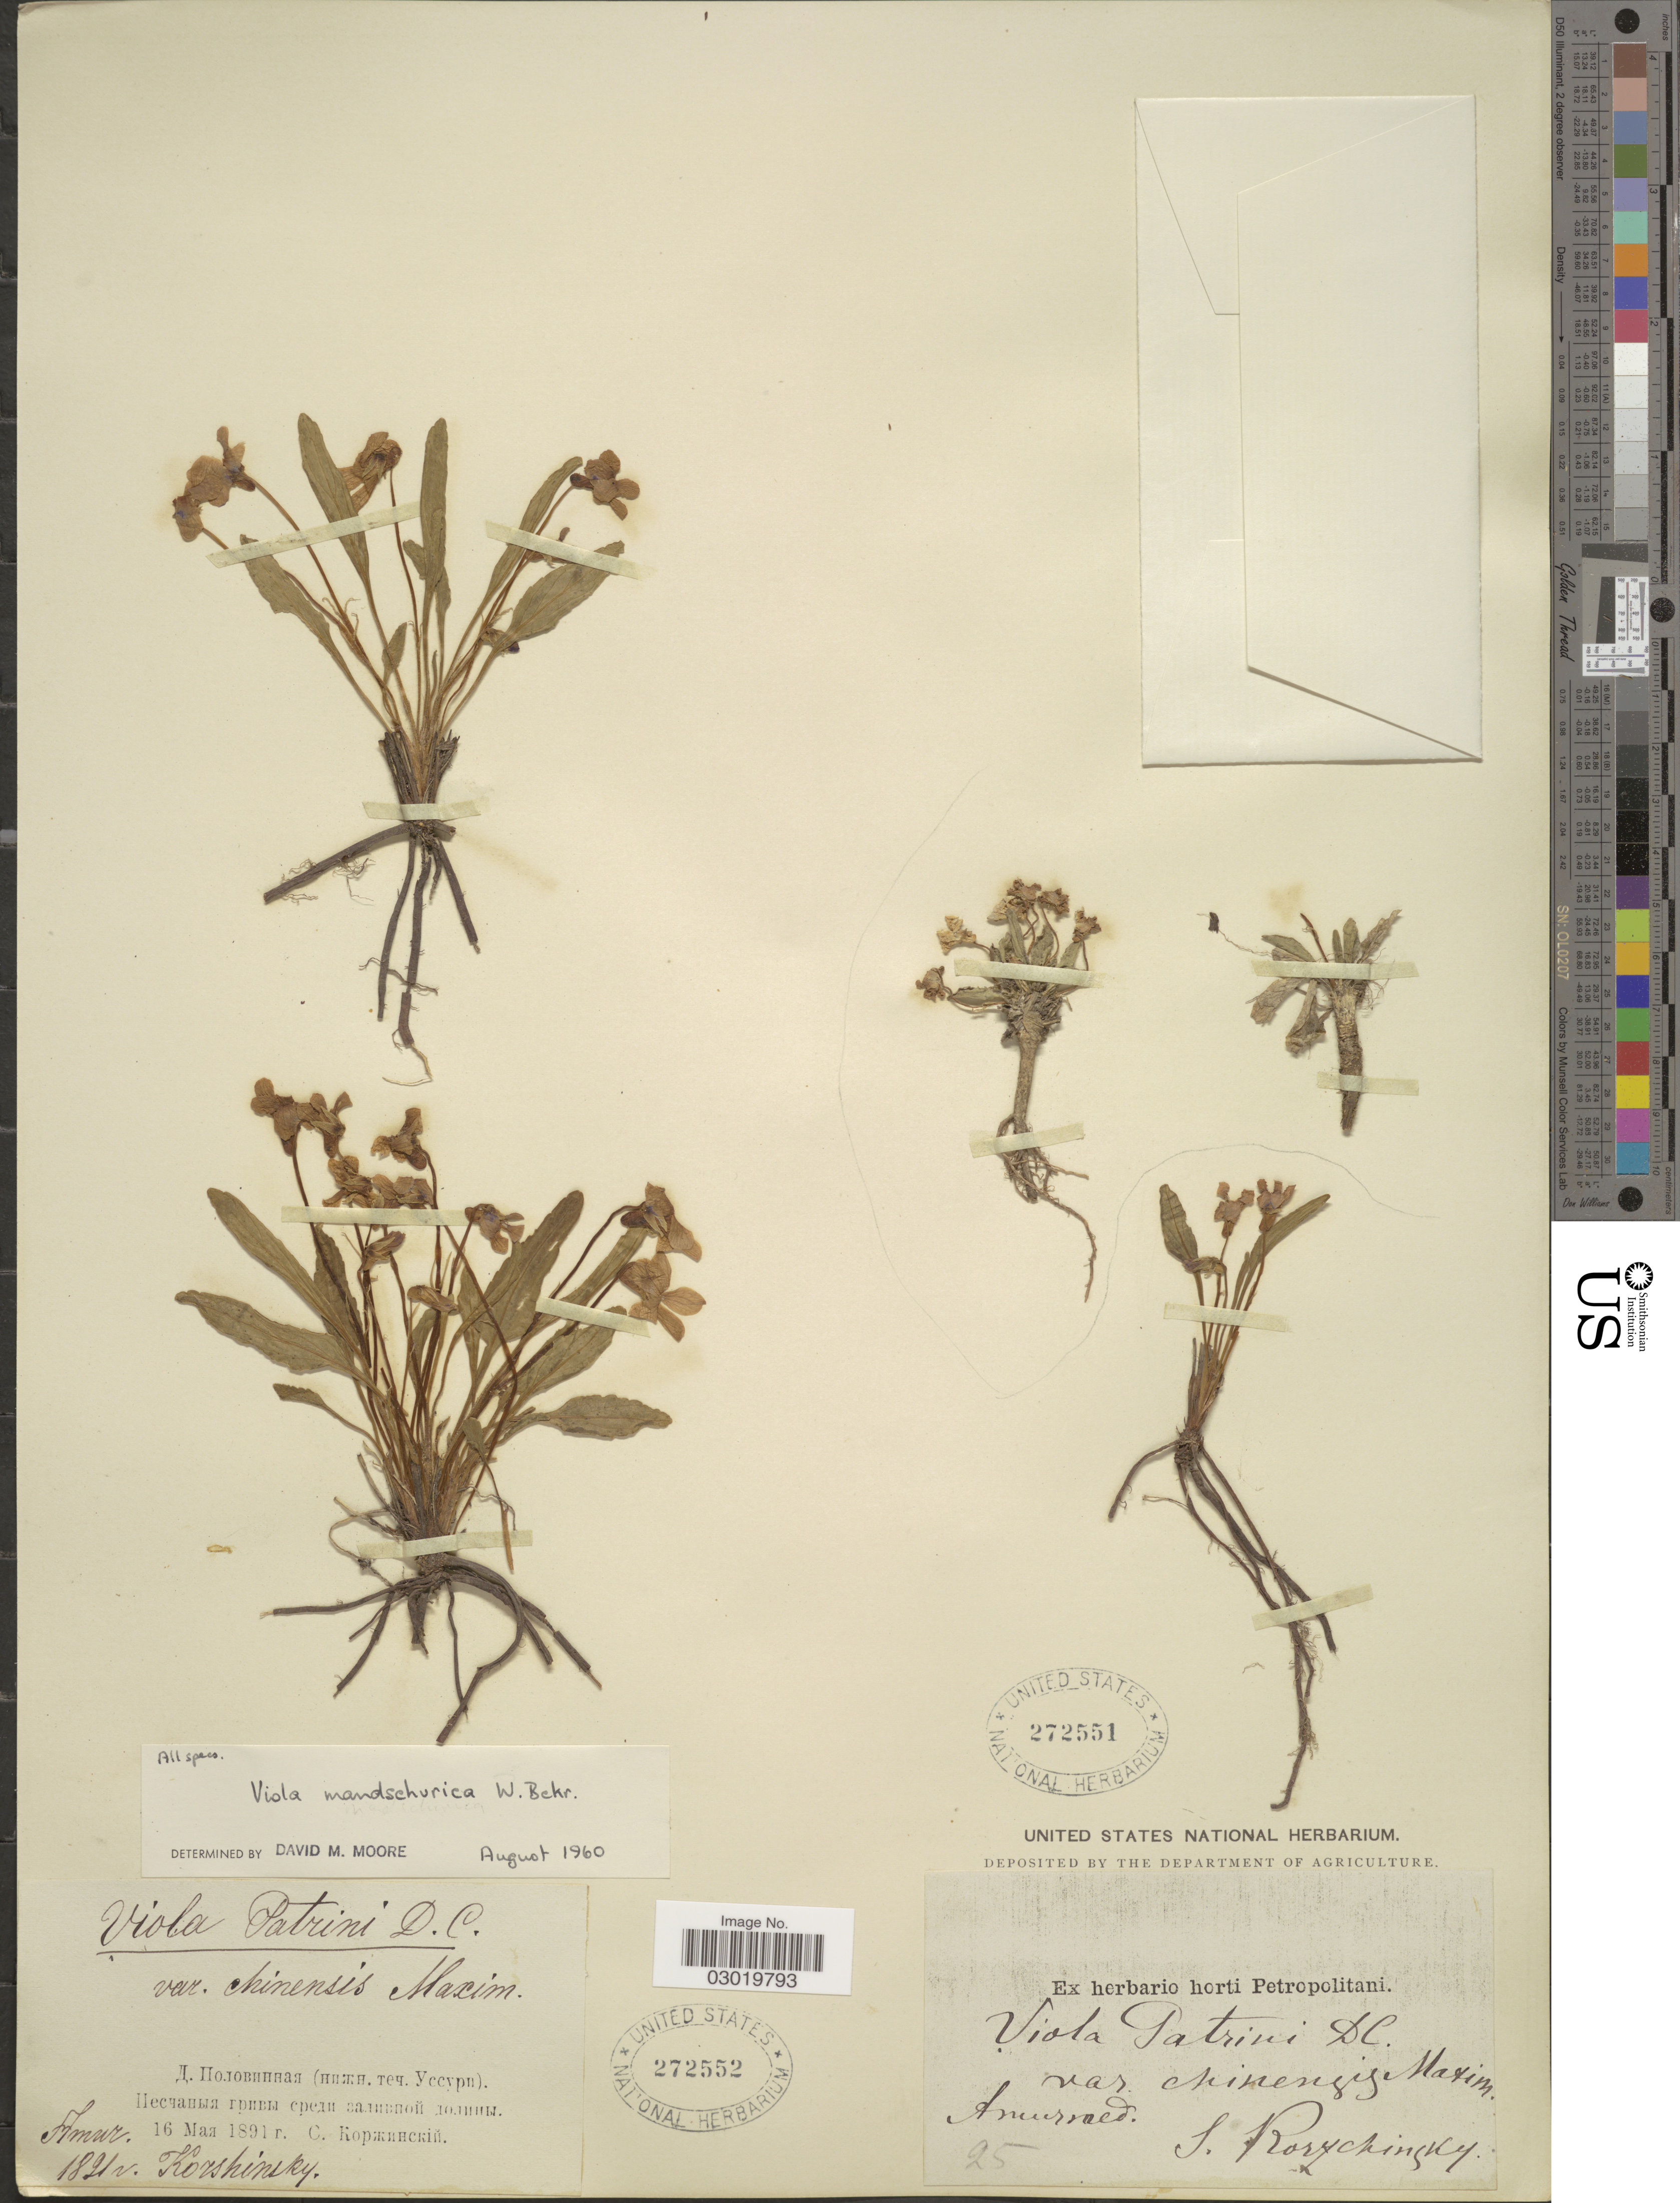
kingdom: Plantae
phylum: Tracheophyta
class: Magnoliopsida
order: Malpighiales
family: Violaceae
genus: Viola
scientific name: Viola mandshurica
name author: W. Becker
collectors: S. Korzchinsky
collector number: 25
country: Russian Federation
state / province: Amur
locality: Amur med.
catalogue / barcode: US 272551